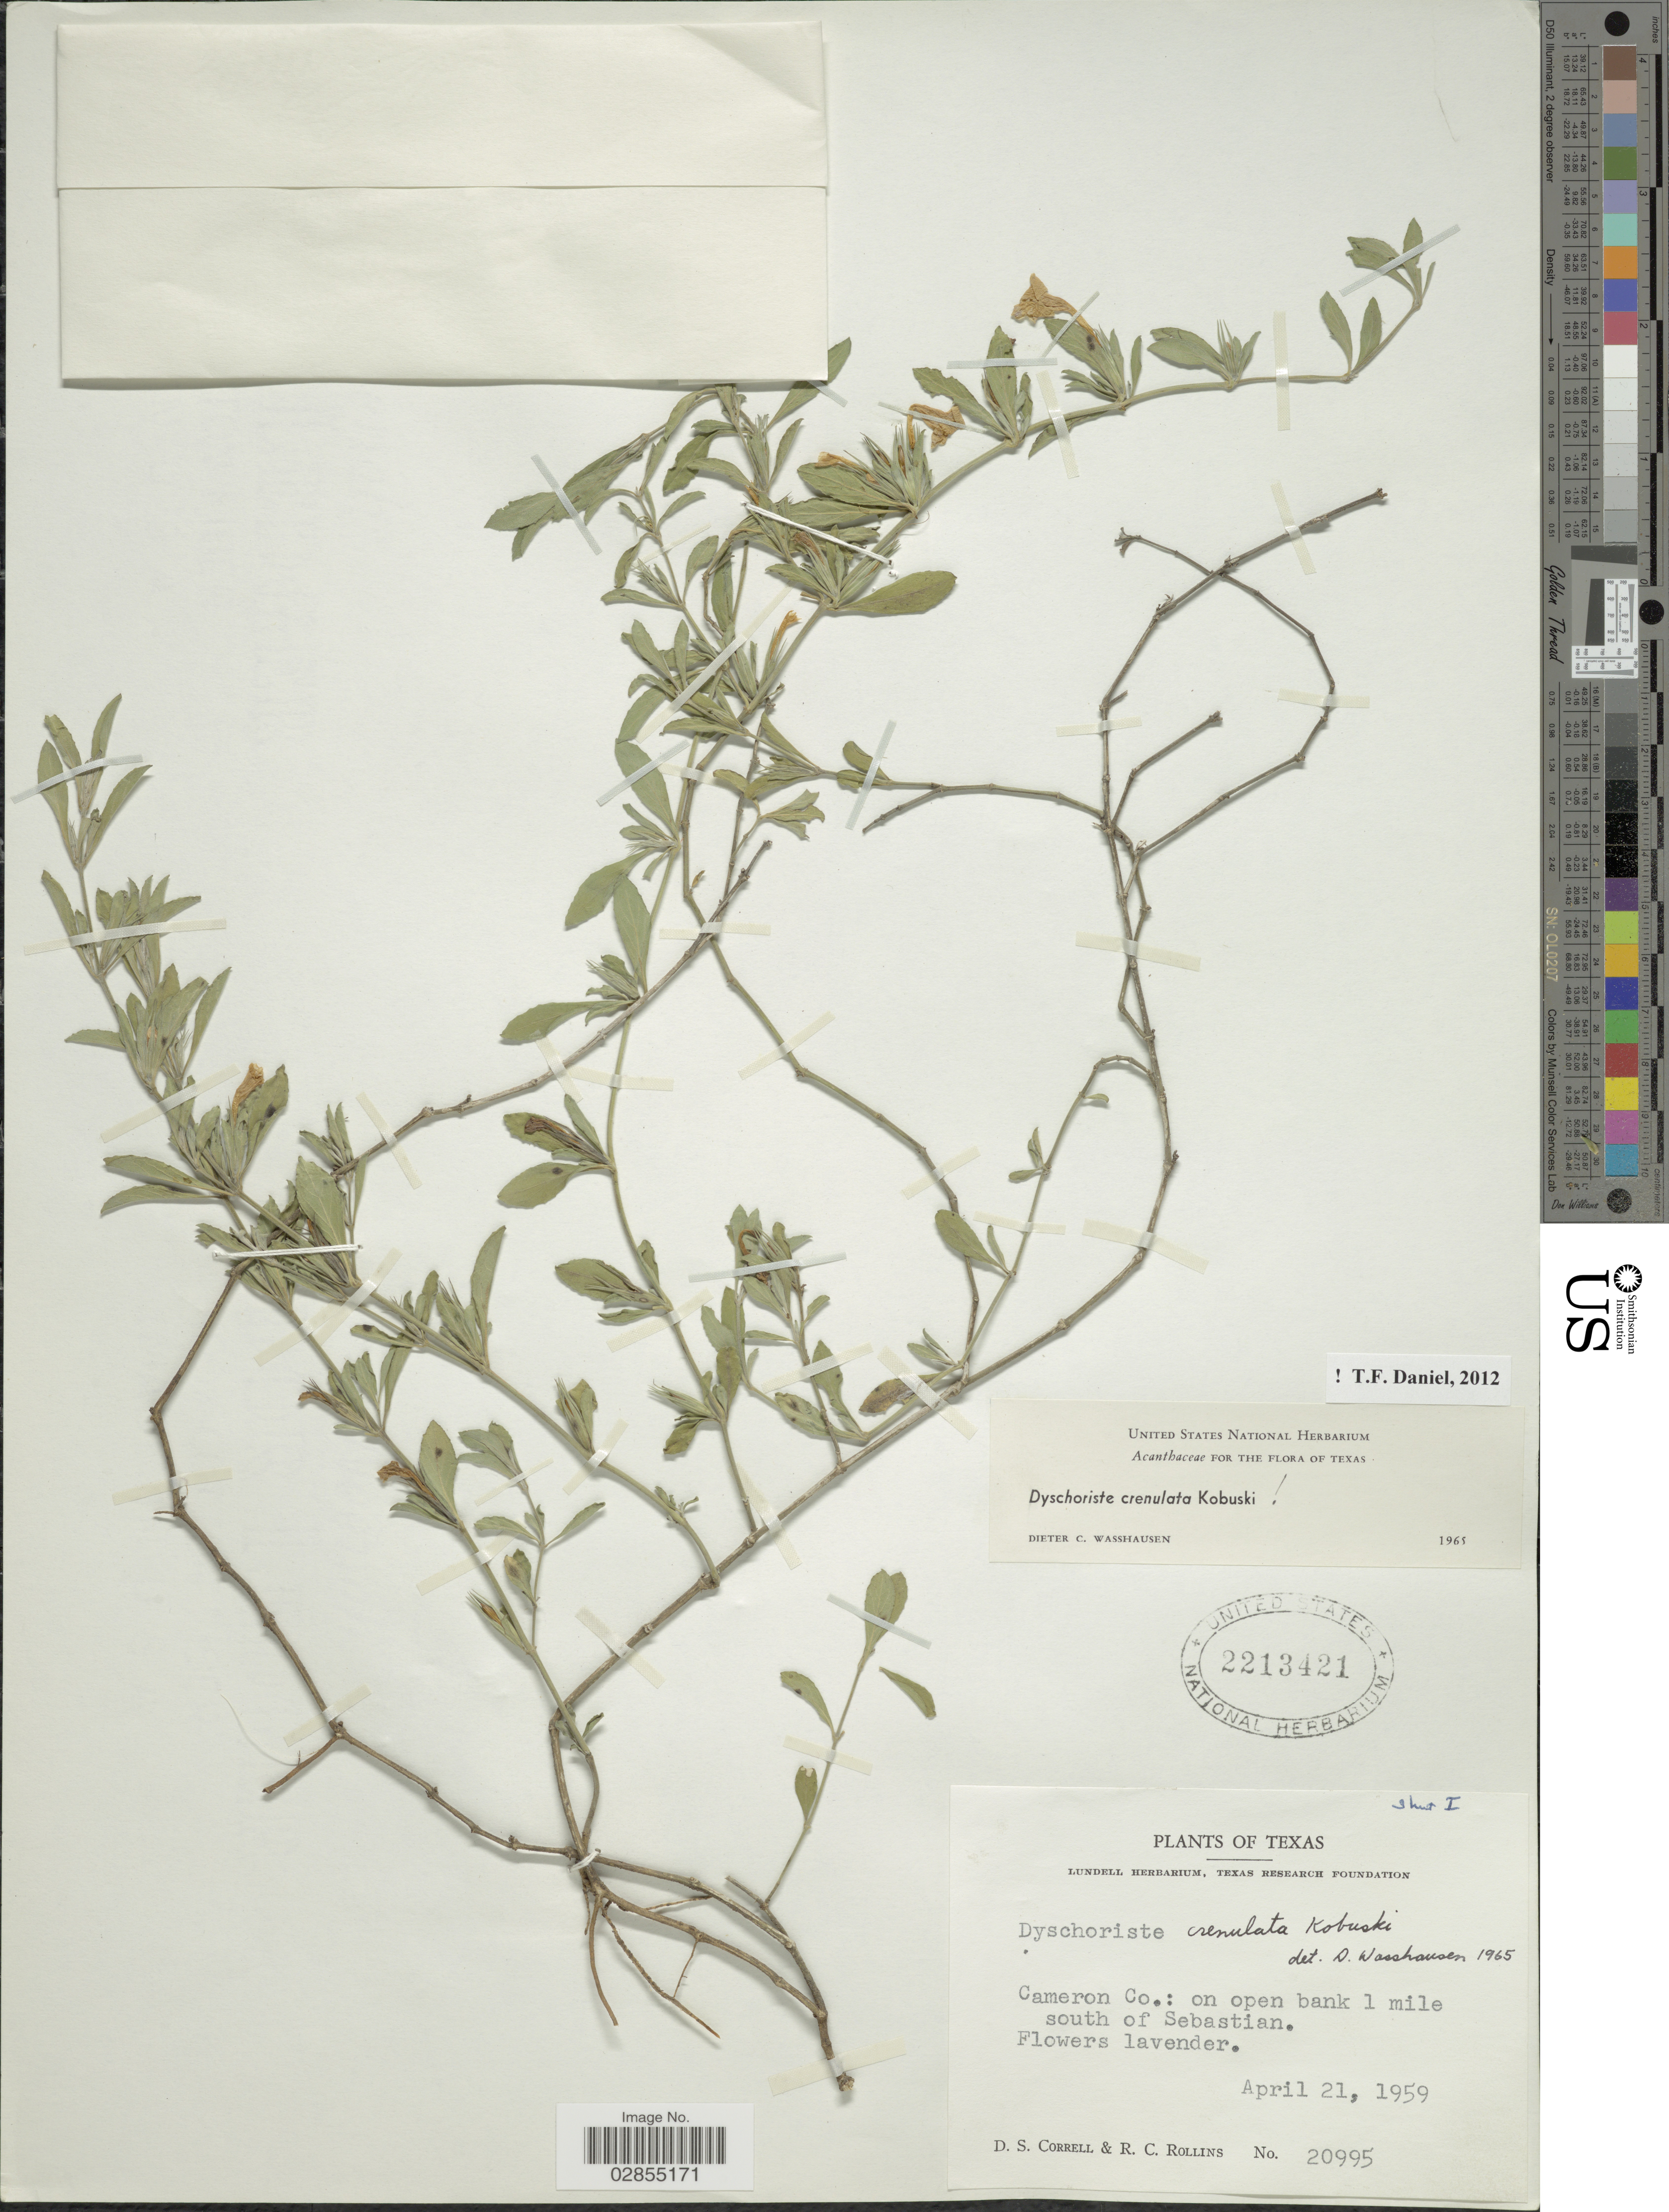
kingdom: Plantae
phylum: Tracheophyta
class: Magnoliopsida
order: Lamiales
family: Acanthaceae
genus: Dyschoriste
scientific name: Dyschoriste crenulata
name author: Kobuski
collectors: D. S. Correll & R. C. Rollins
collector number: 20995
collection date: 1959-04-21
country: United States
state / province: Texas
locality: Cameron Co.: on open bank 1 mile south of Sebastian.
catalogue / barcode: US 2213421